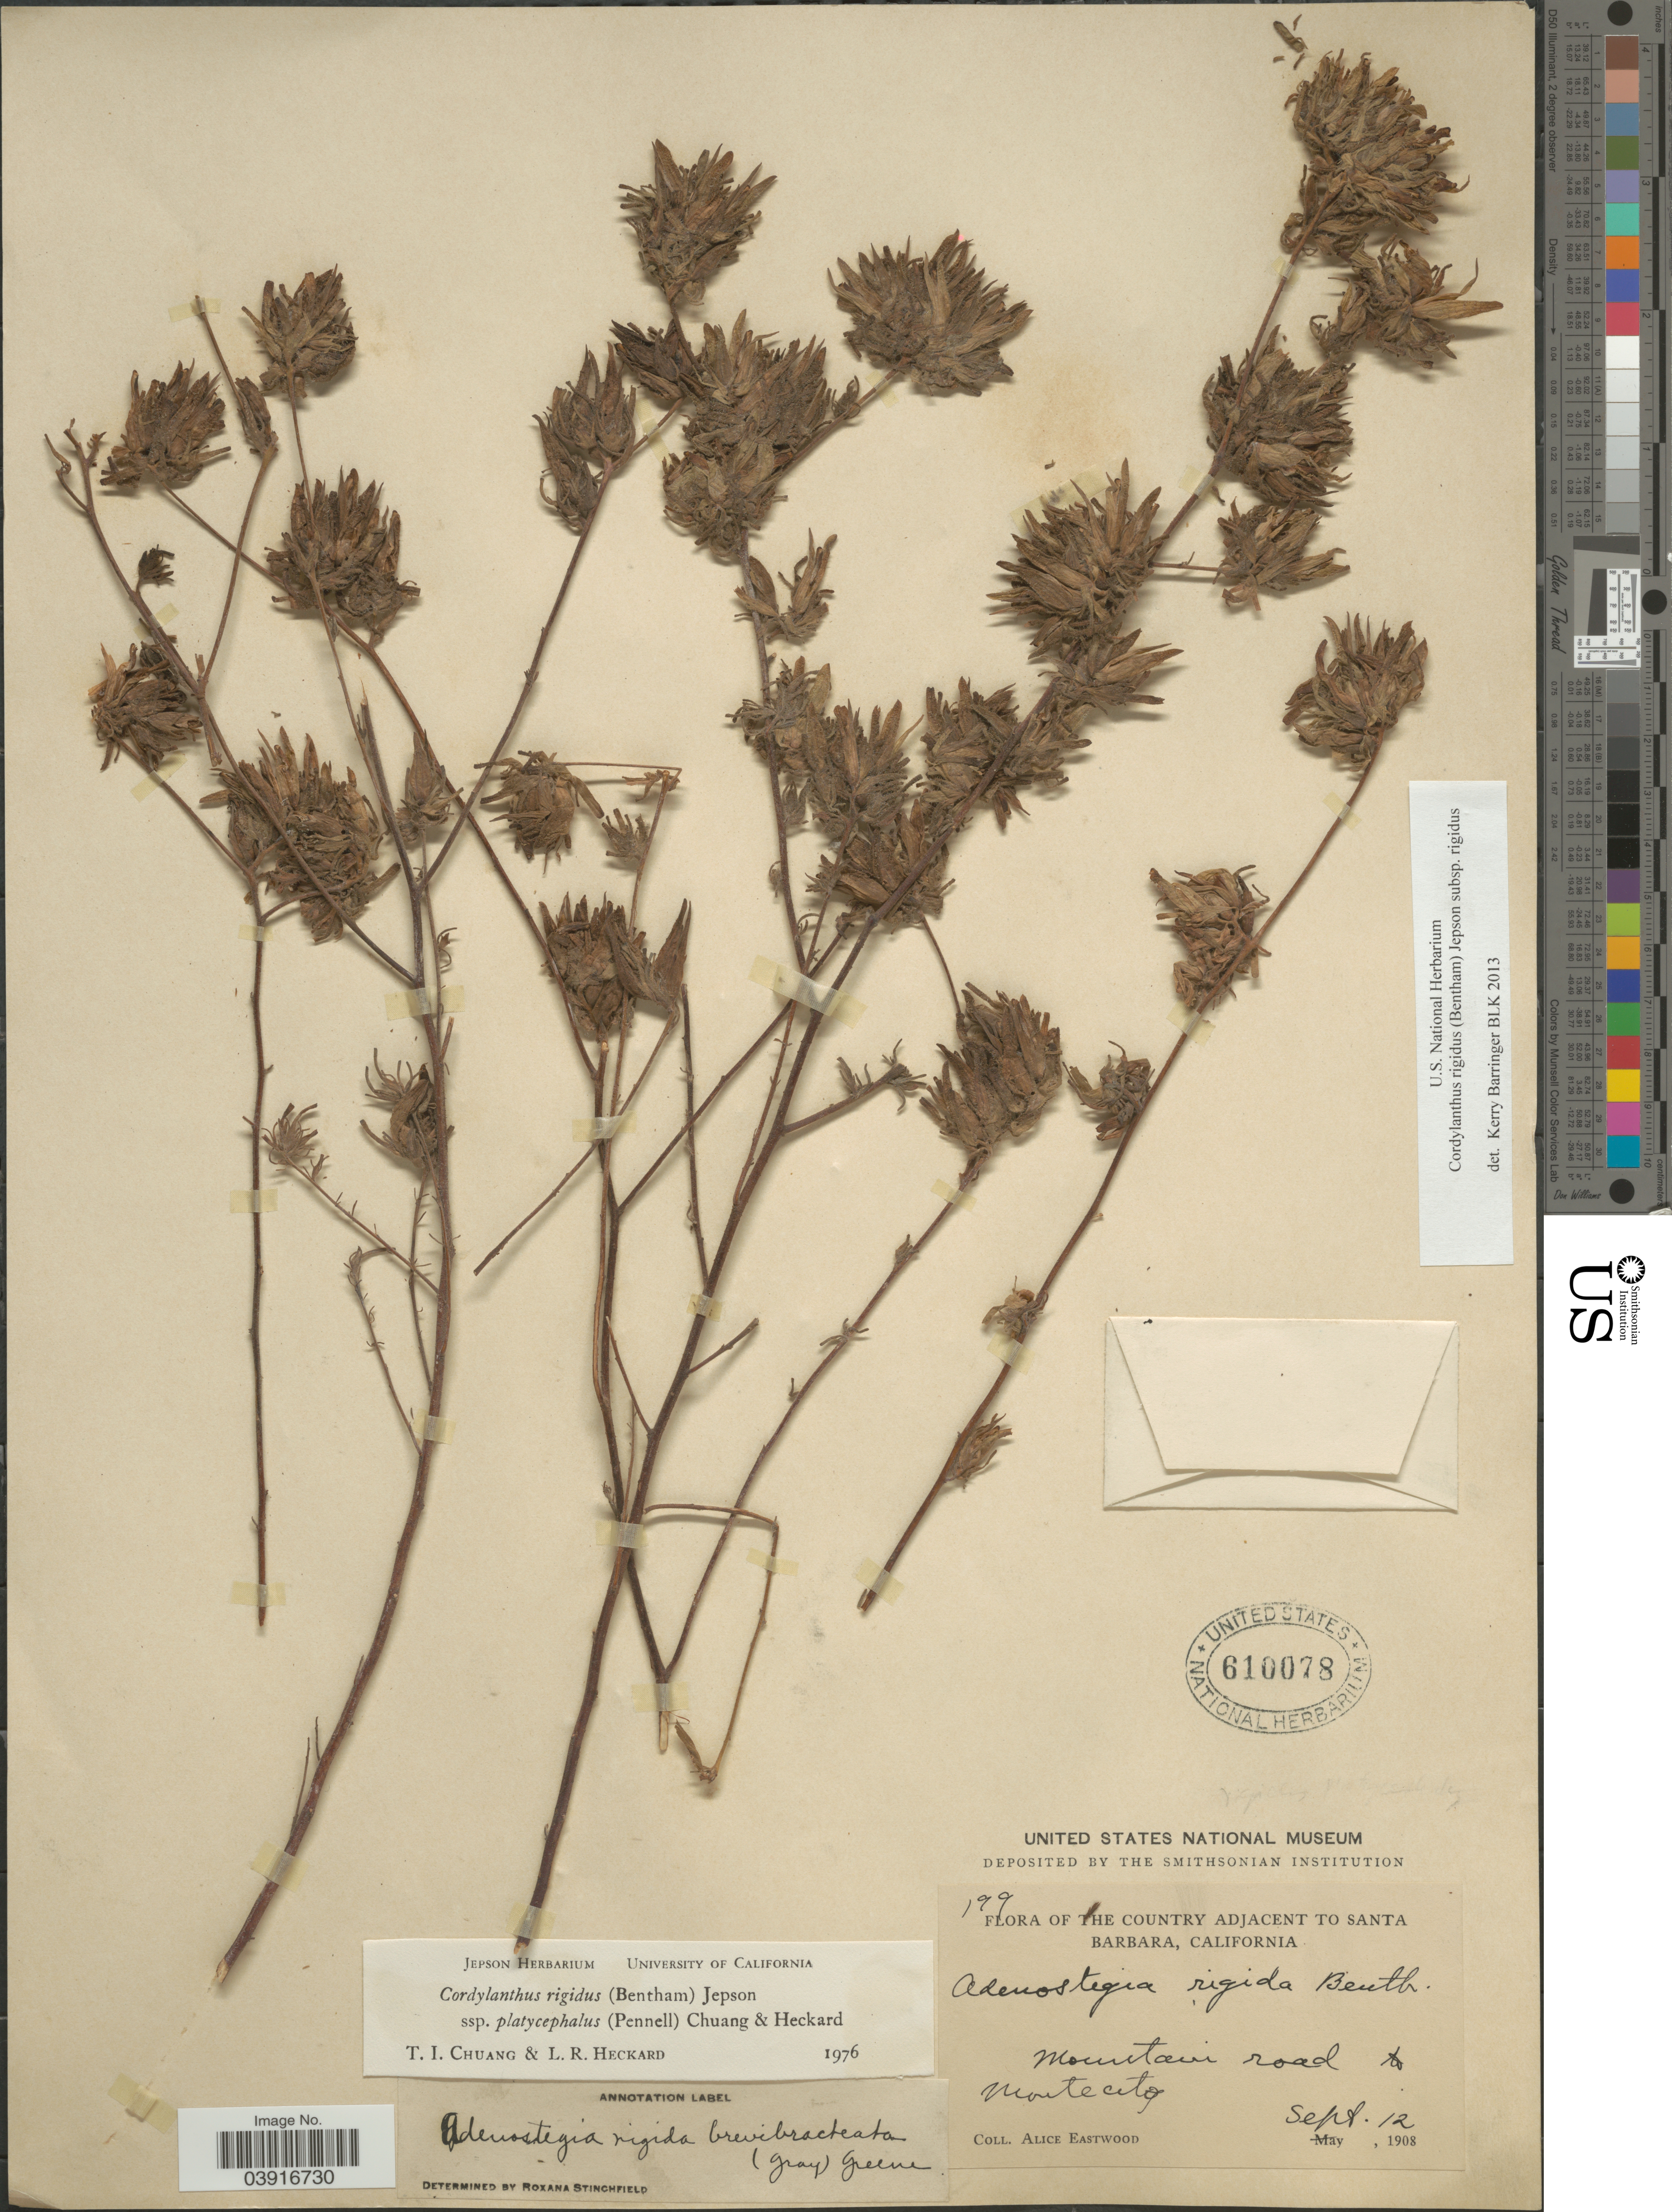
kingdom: Plantae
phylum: Tracheophyta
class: Magnoliopsida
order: Lamiales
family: Orobanchaceae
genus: Cordylanthus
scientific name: Cordylanthus rigidus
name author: (Benth.) Jeps.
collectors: A. Eastwood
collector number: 199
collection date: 1908-09-12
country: United States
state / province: California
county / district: Santa Barbara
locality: The Country adjacent to Santa Barbara. Mountain road to Monte City.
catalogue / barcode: US 610078